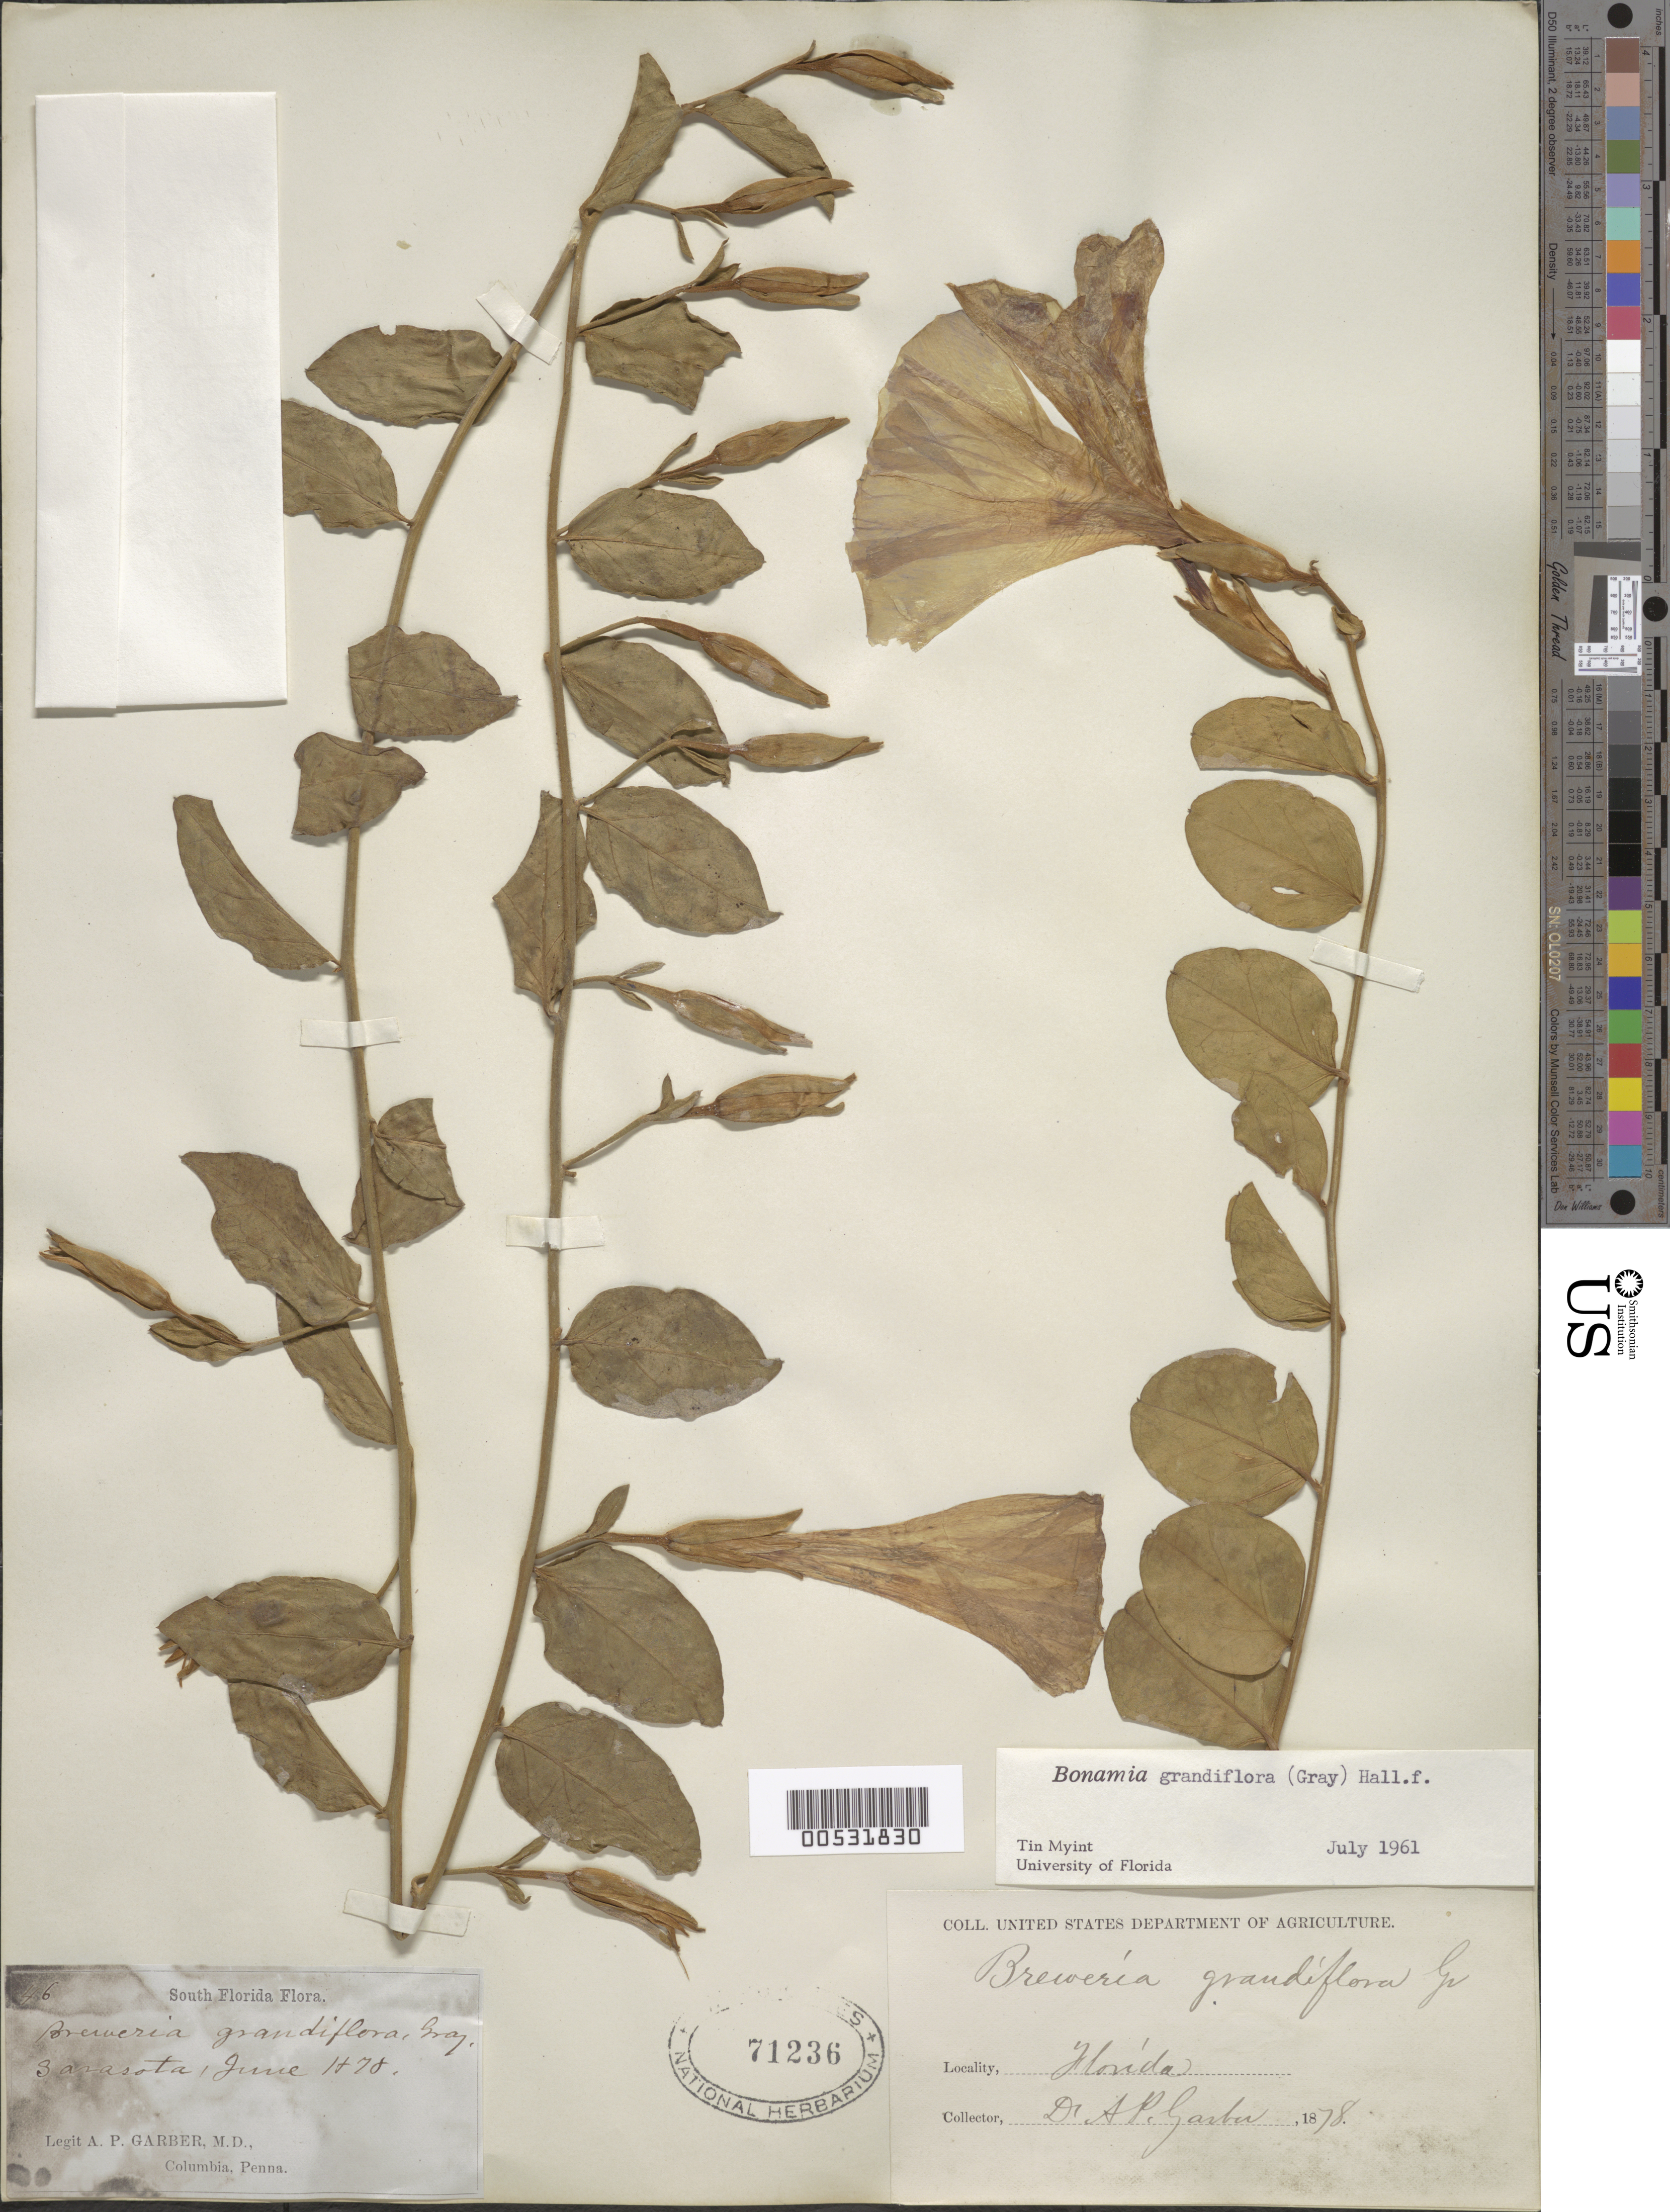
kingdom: Plantae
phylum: Tracheophyta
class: Magnoliopsida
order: Solanales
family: Convolvulaceae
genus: Bonamia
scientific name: Bonamia grandiflora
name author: (A. Gray) Hallier f.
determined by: Myint, Tin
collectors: A. P. Garber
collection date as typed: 1878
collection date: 1878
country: United States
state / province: Florida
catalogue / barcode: US 71236